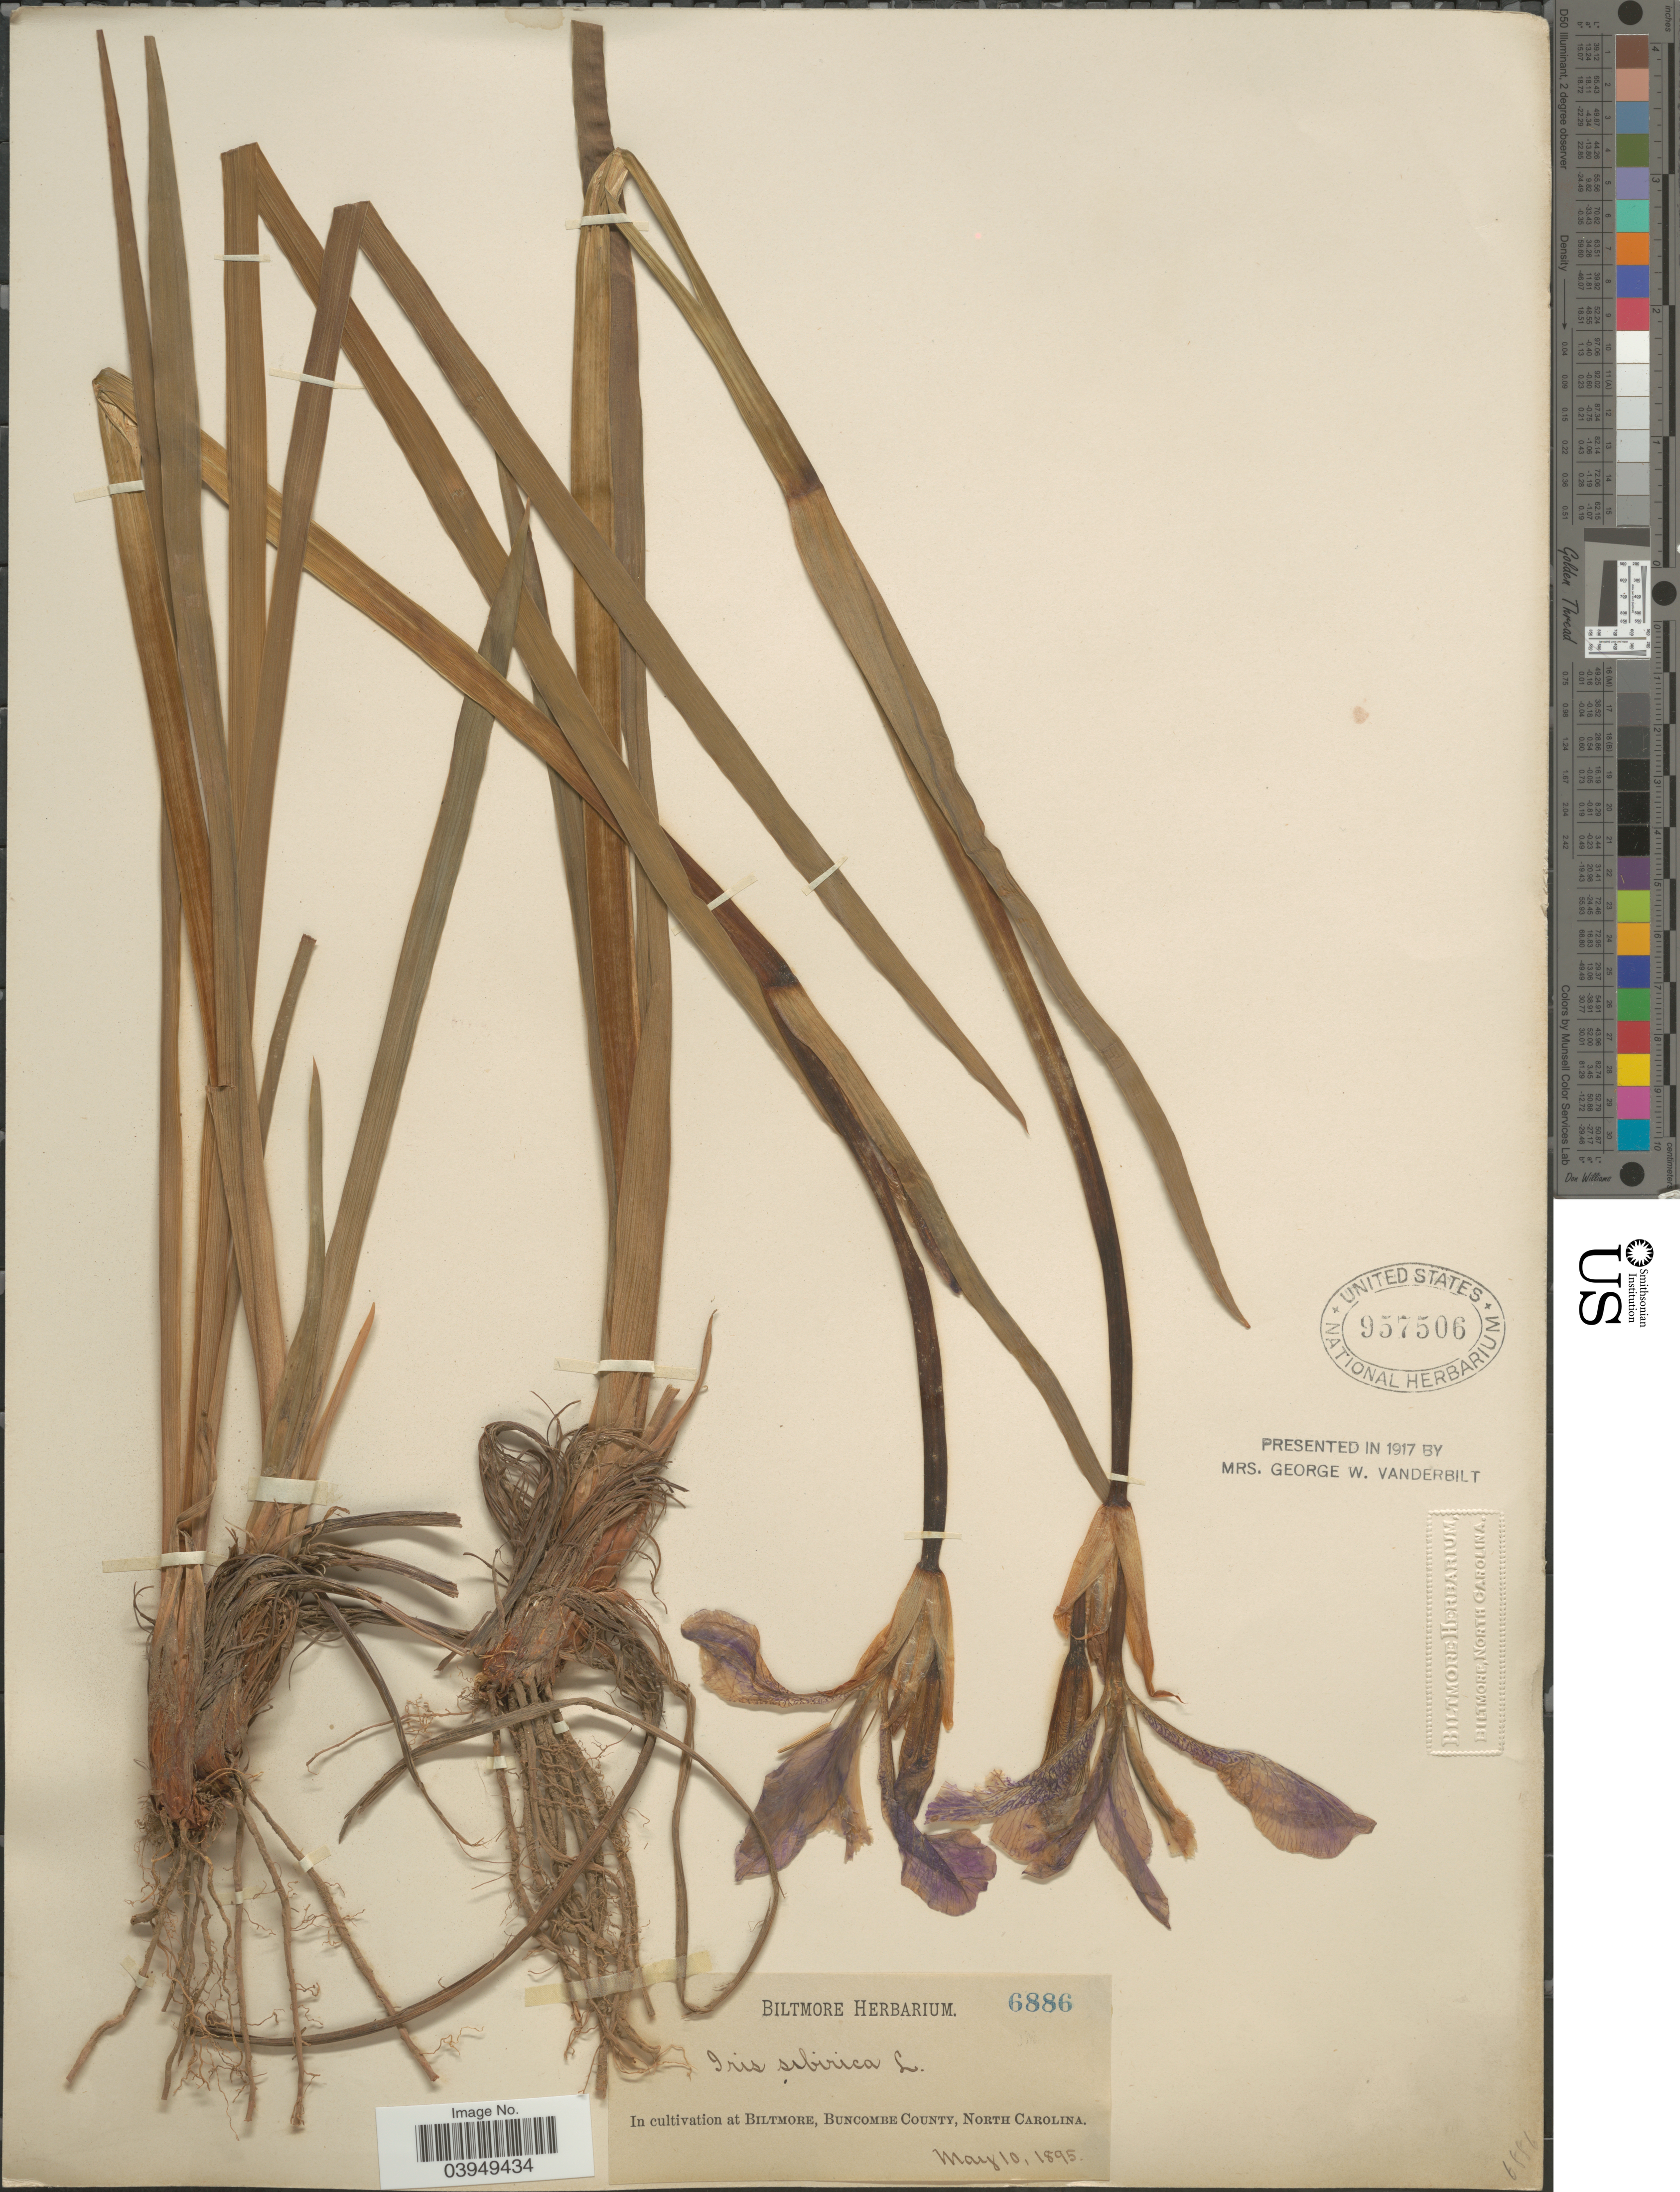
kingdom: Plantae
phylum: Tracheophyta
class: Liliopsida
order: Asparagales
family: Iridaceae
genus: Iris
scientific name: Iris sibirica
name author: L.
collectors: ex herb. Biltmore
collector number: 6886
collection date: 1895-05-10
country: United States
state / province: North Carolina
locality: Biltmore, Buncombe County.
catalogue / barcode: US 957506